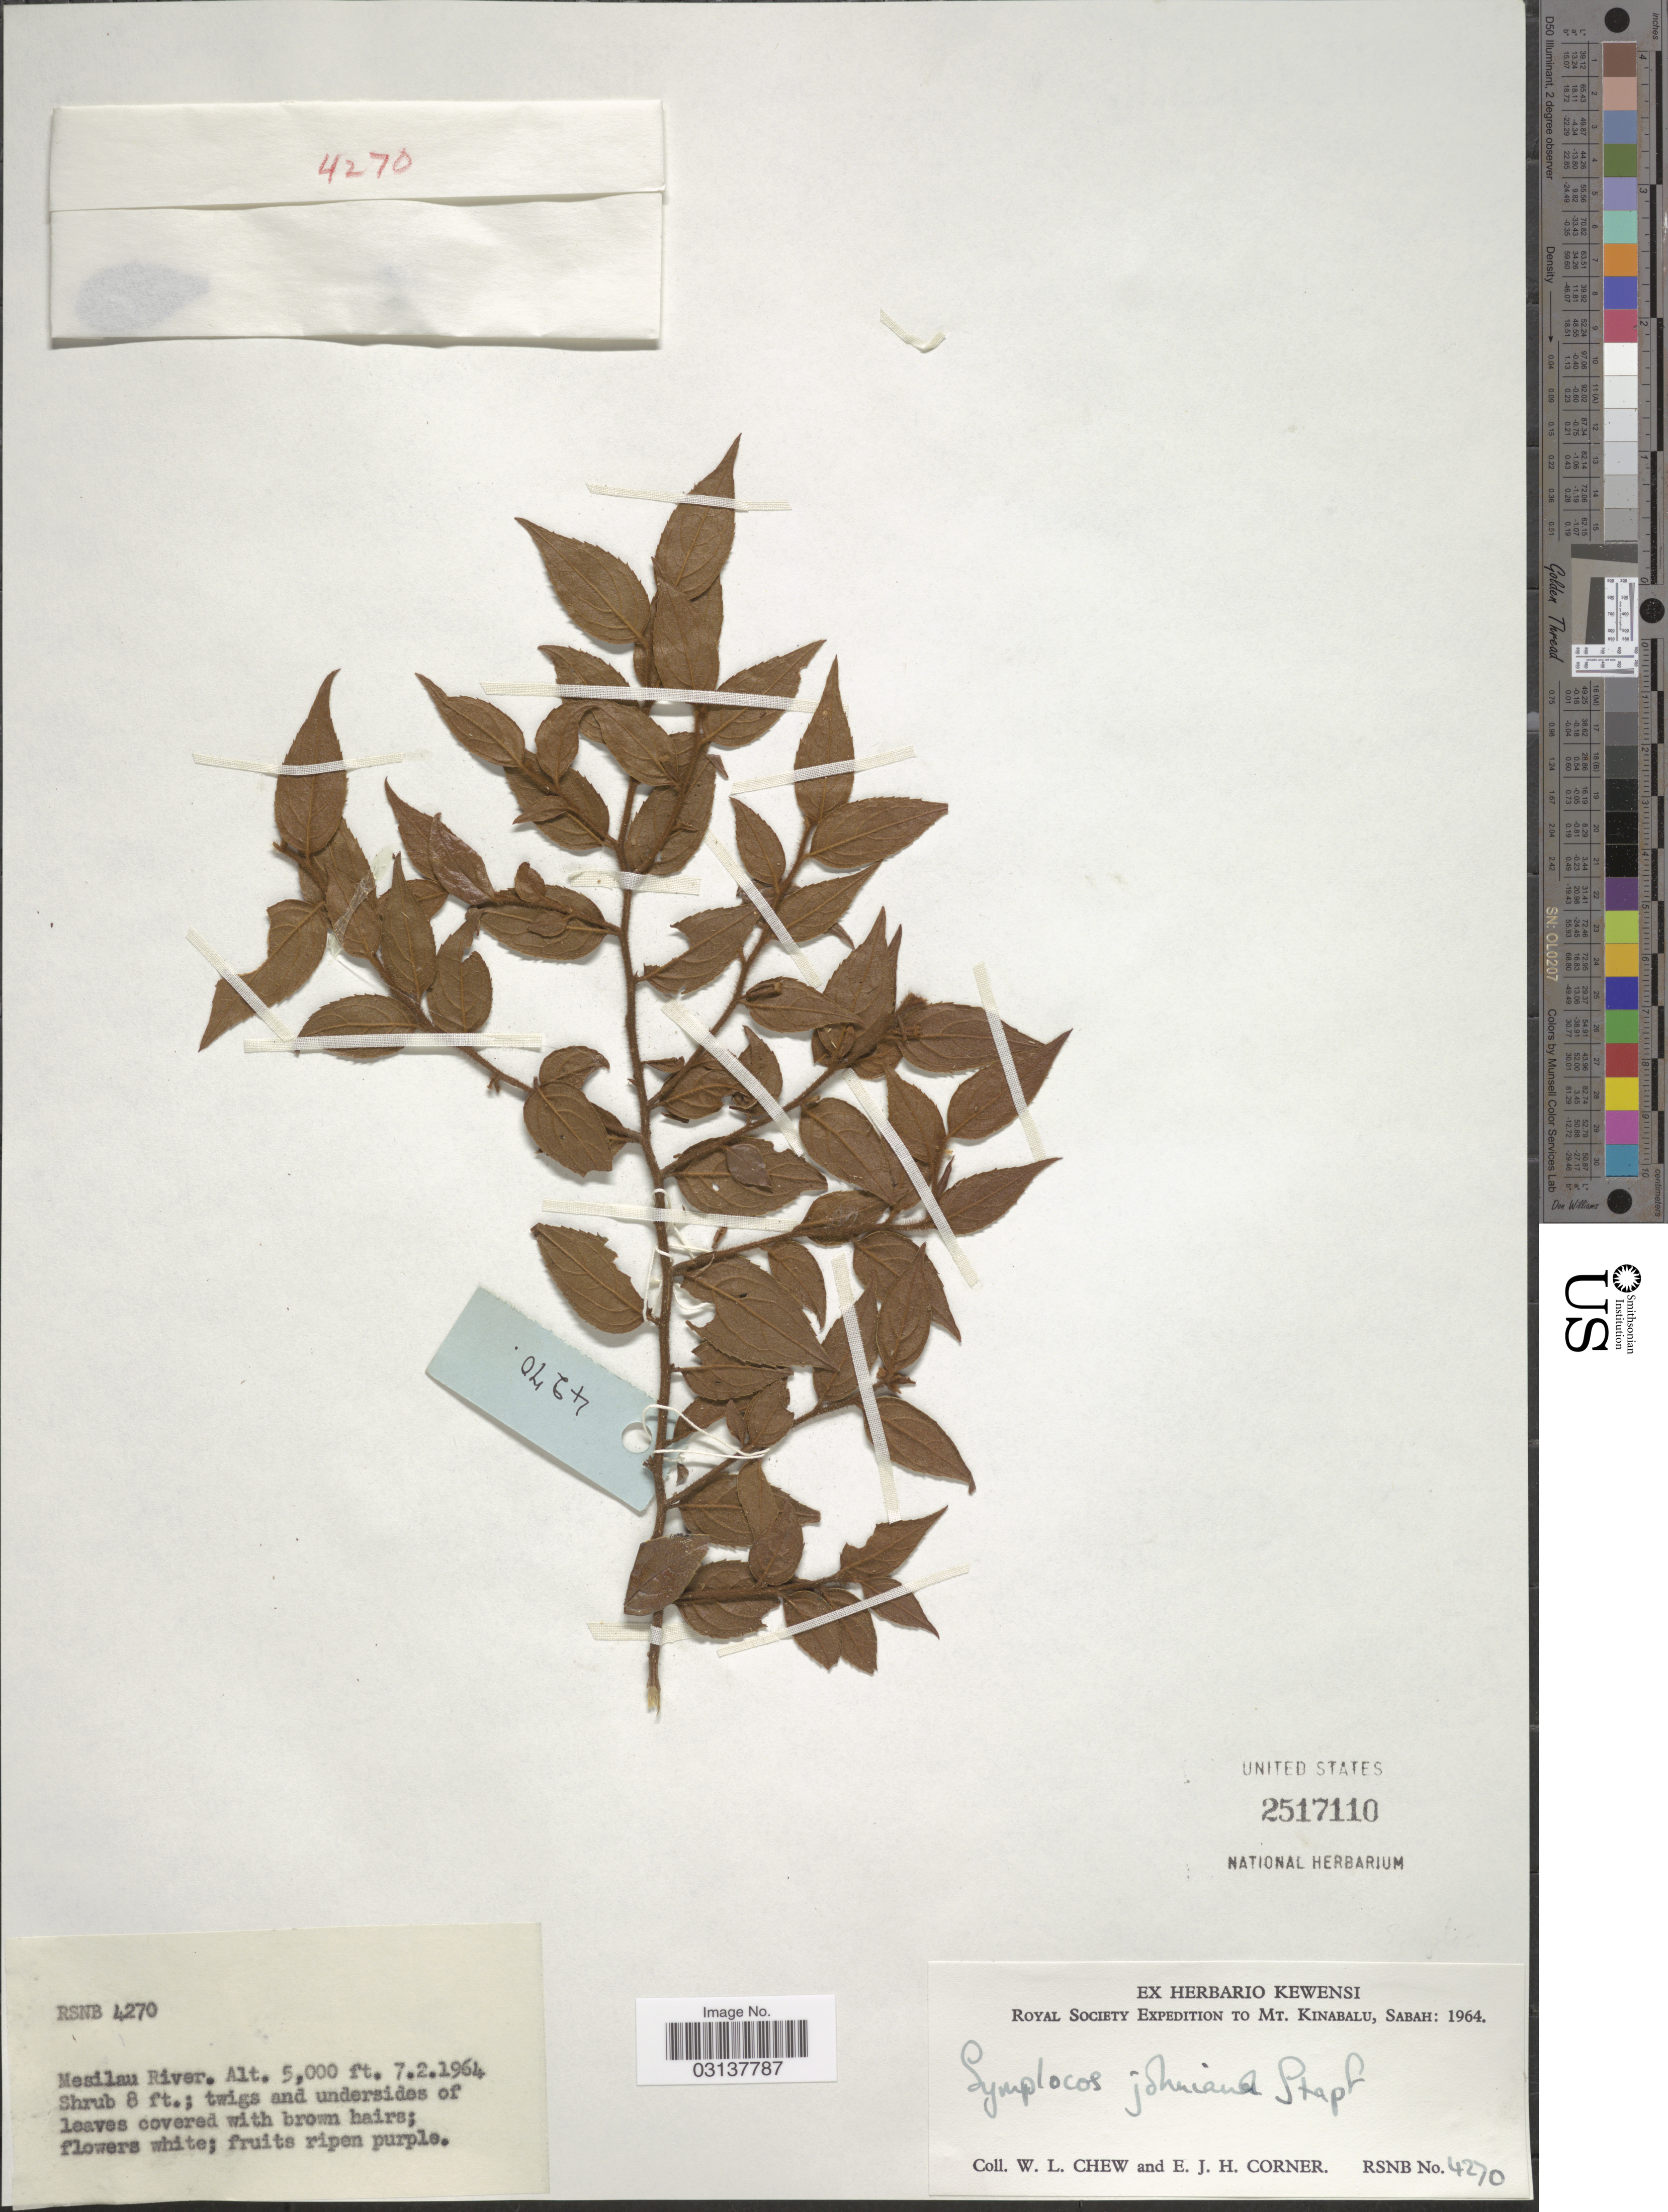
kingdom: Plantae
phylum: Tracheophyta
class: Magnoliopsida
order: Ericales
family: Symplocaceae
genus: Symplocos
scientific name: Symplocos johniana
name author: Stapf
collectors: W. Chew & E. Corner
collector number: RSNB 4270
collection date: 1964-02-07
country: Malaysia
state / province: Sabah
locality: Mt. Kinabalu, Sabah, Mesilau River.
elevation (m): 1524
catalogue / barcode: US 2517110